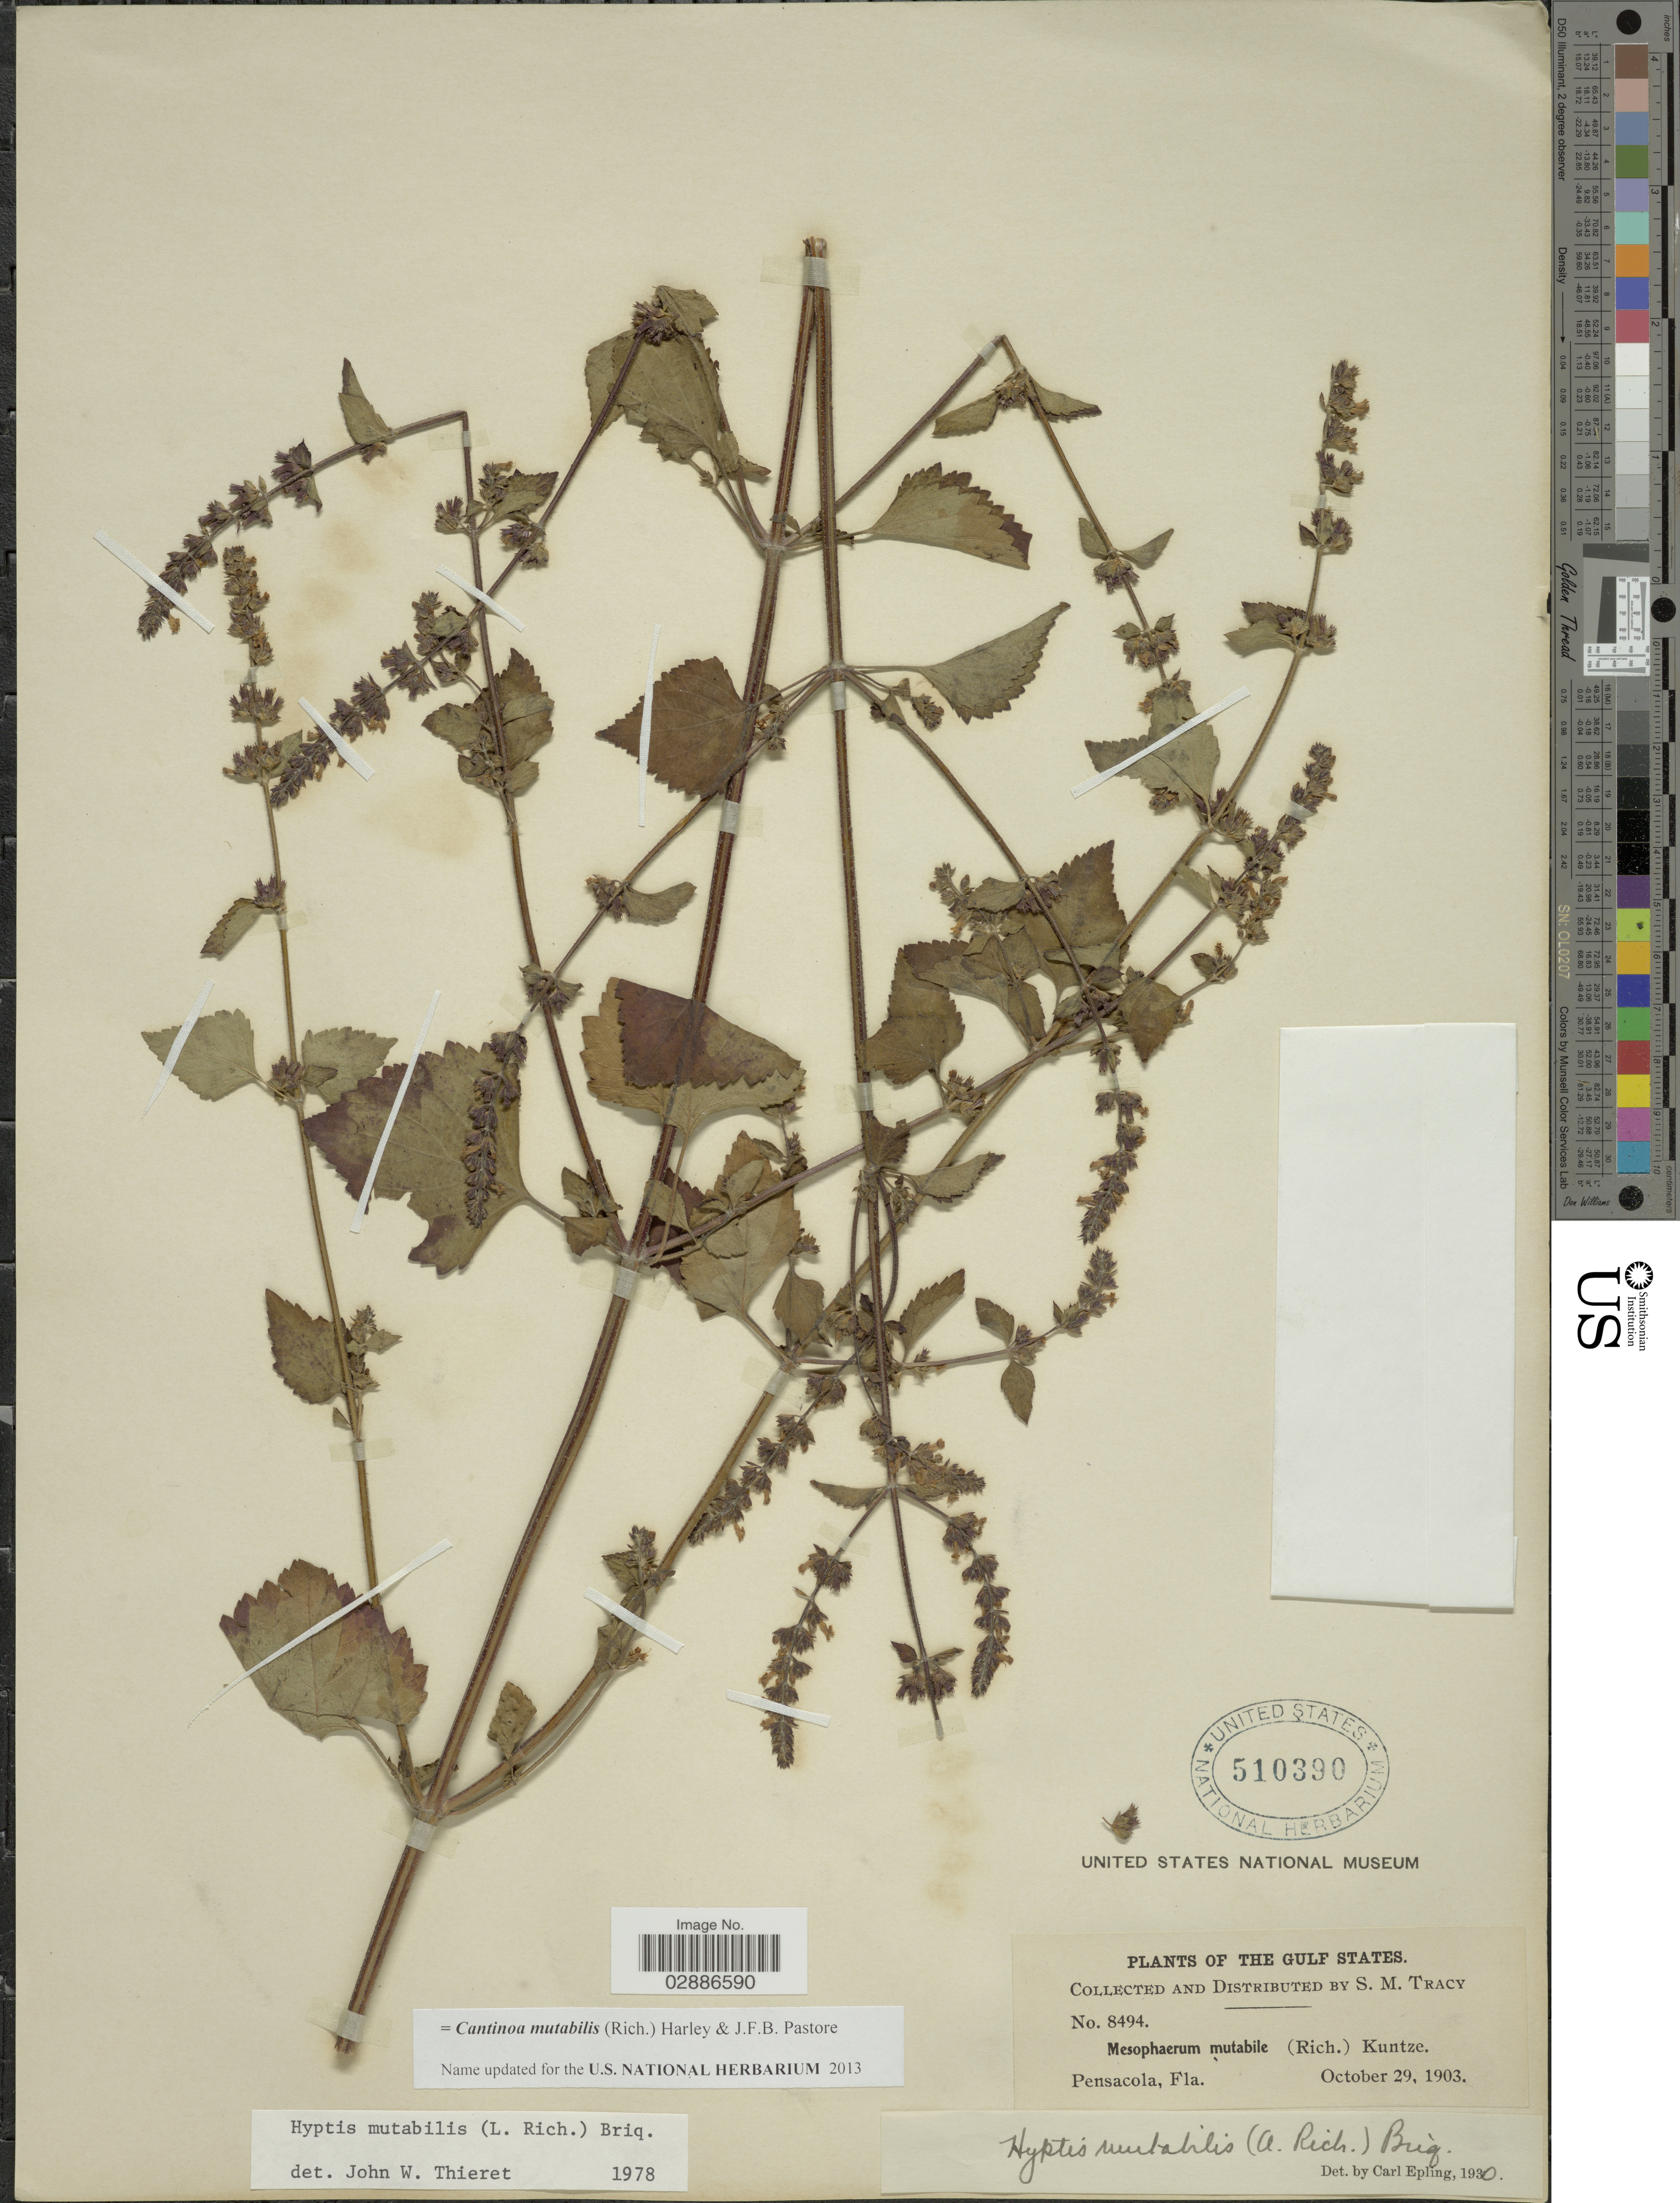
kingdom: Plantae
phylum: Tracheophyta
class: Magnoliopsida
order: Lamiales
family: Lamiaceae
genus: Cantinoa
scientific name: Cantinoa mutabilis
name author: (Epling) Harley & J.F.B. Pastore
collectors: S. M. Tracy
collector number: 8494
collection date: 1903-10-29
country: United States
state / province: Florida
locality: The Gulf States, Pensacola, Fla.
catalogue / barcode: US 510390